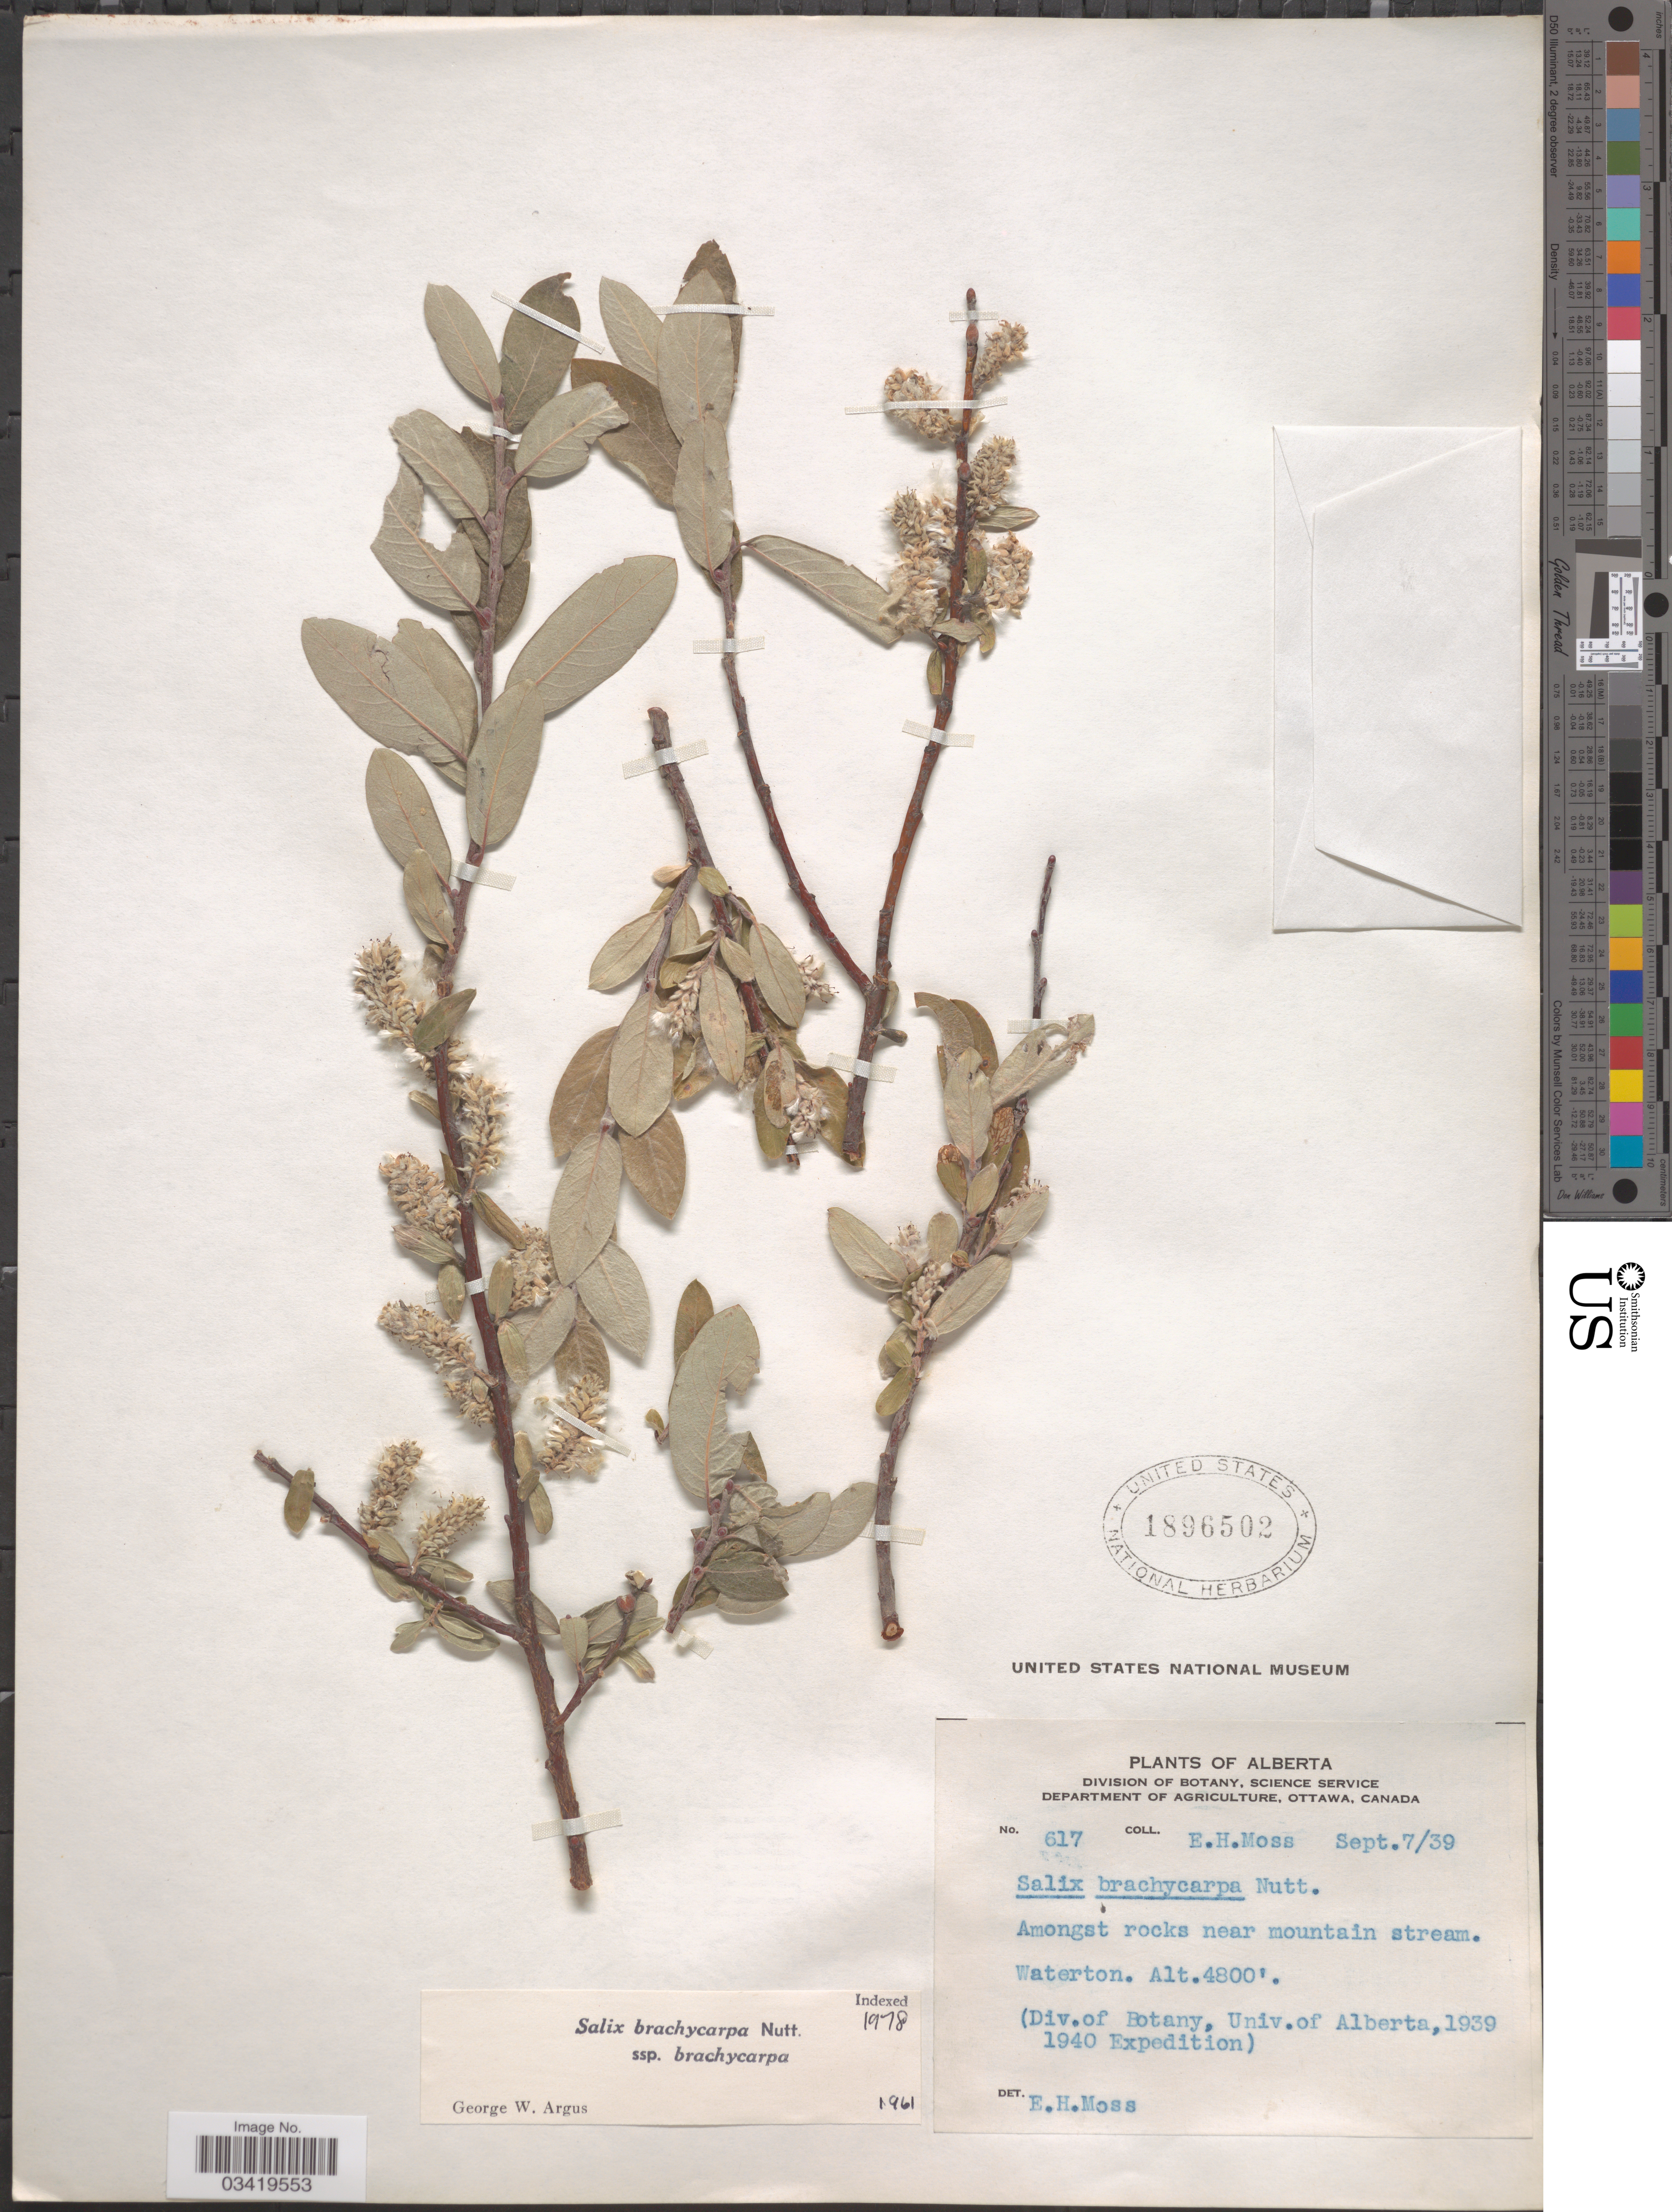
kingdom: Plantae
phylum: Tracheophyta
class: Magnoliopsida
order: Malpighiales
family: Salicaceae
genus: Salix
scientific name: Salix brachycarpa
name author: Nutt.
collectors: E. Moss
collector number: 617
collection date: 1939-09-07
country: Canada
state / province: Alberta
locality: Waterton.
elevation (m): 1463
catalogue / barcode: US 1896502